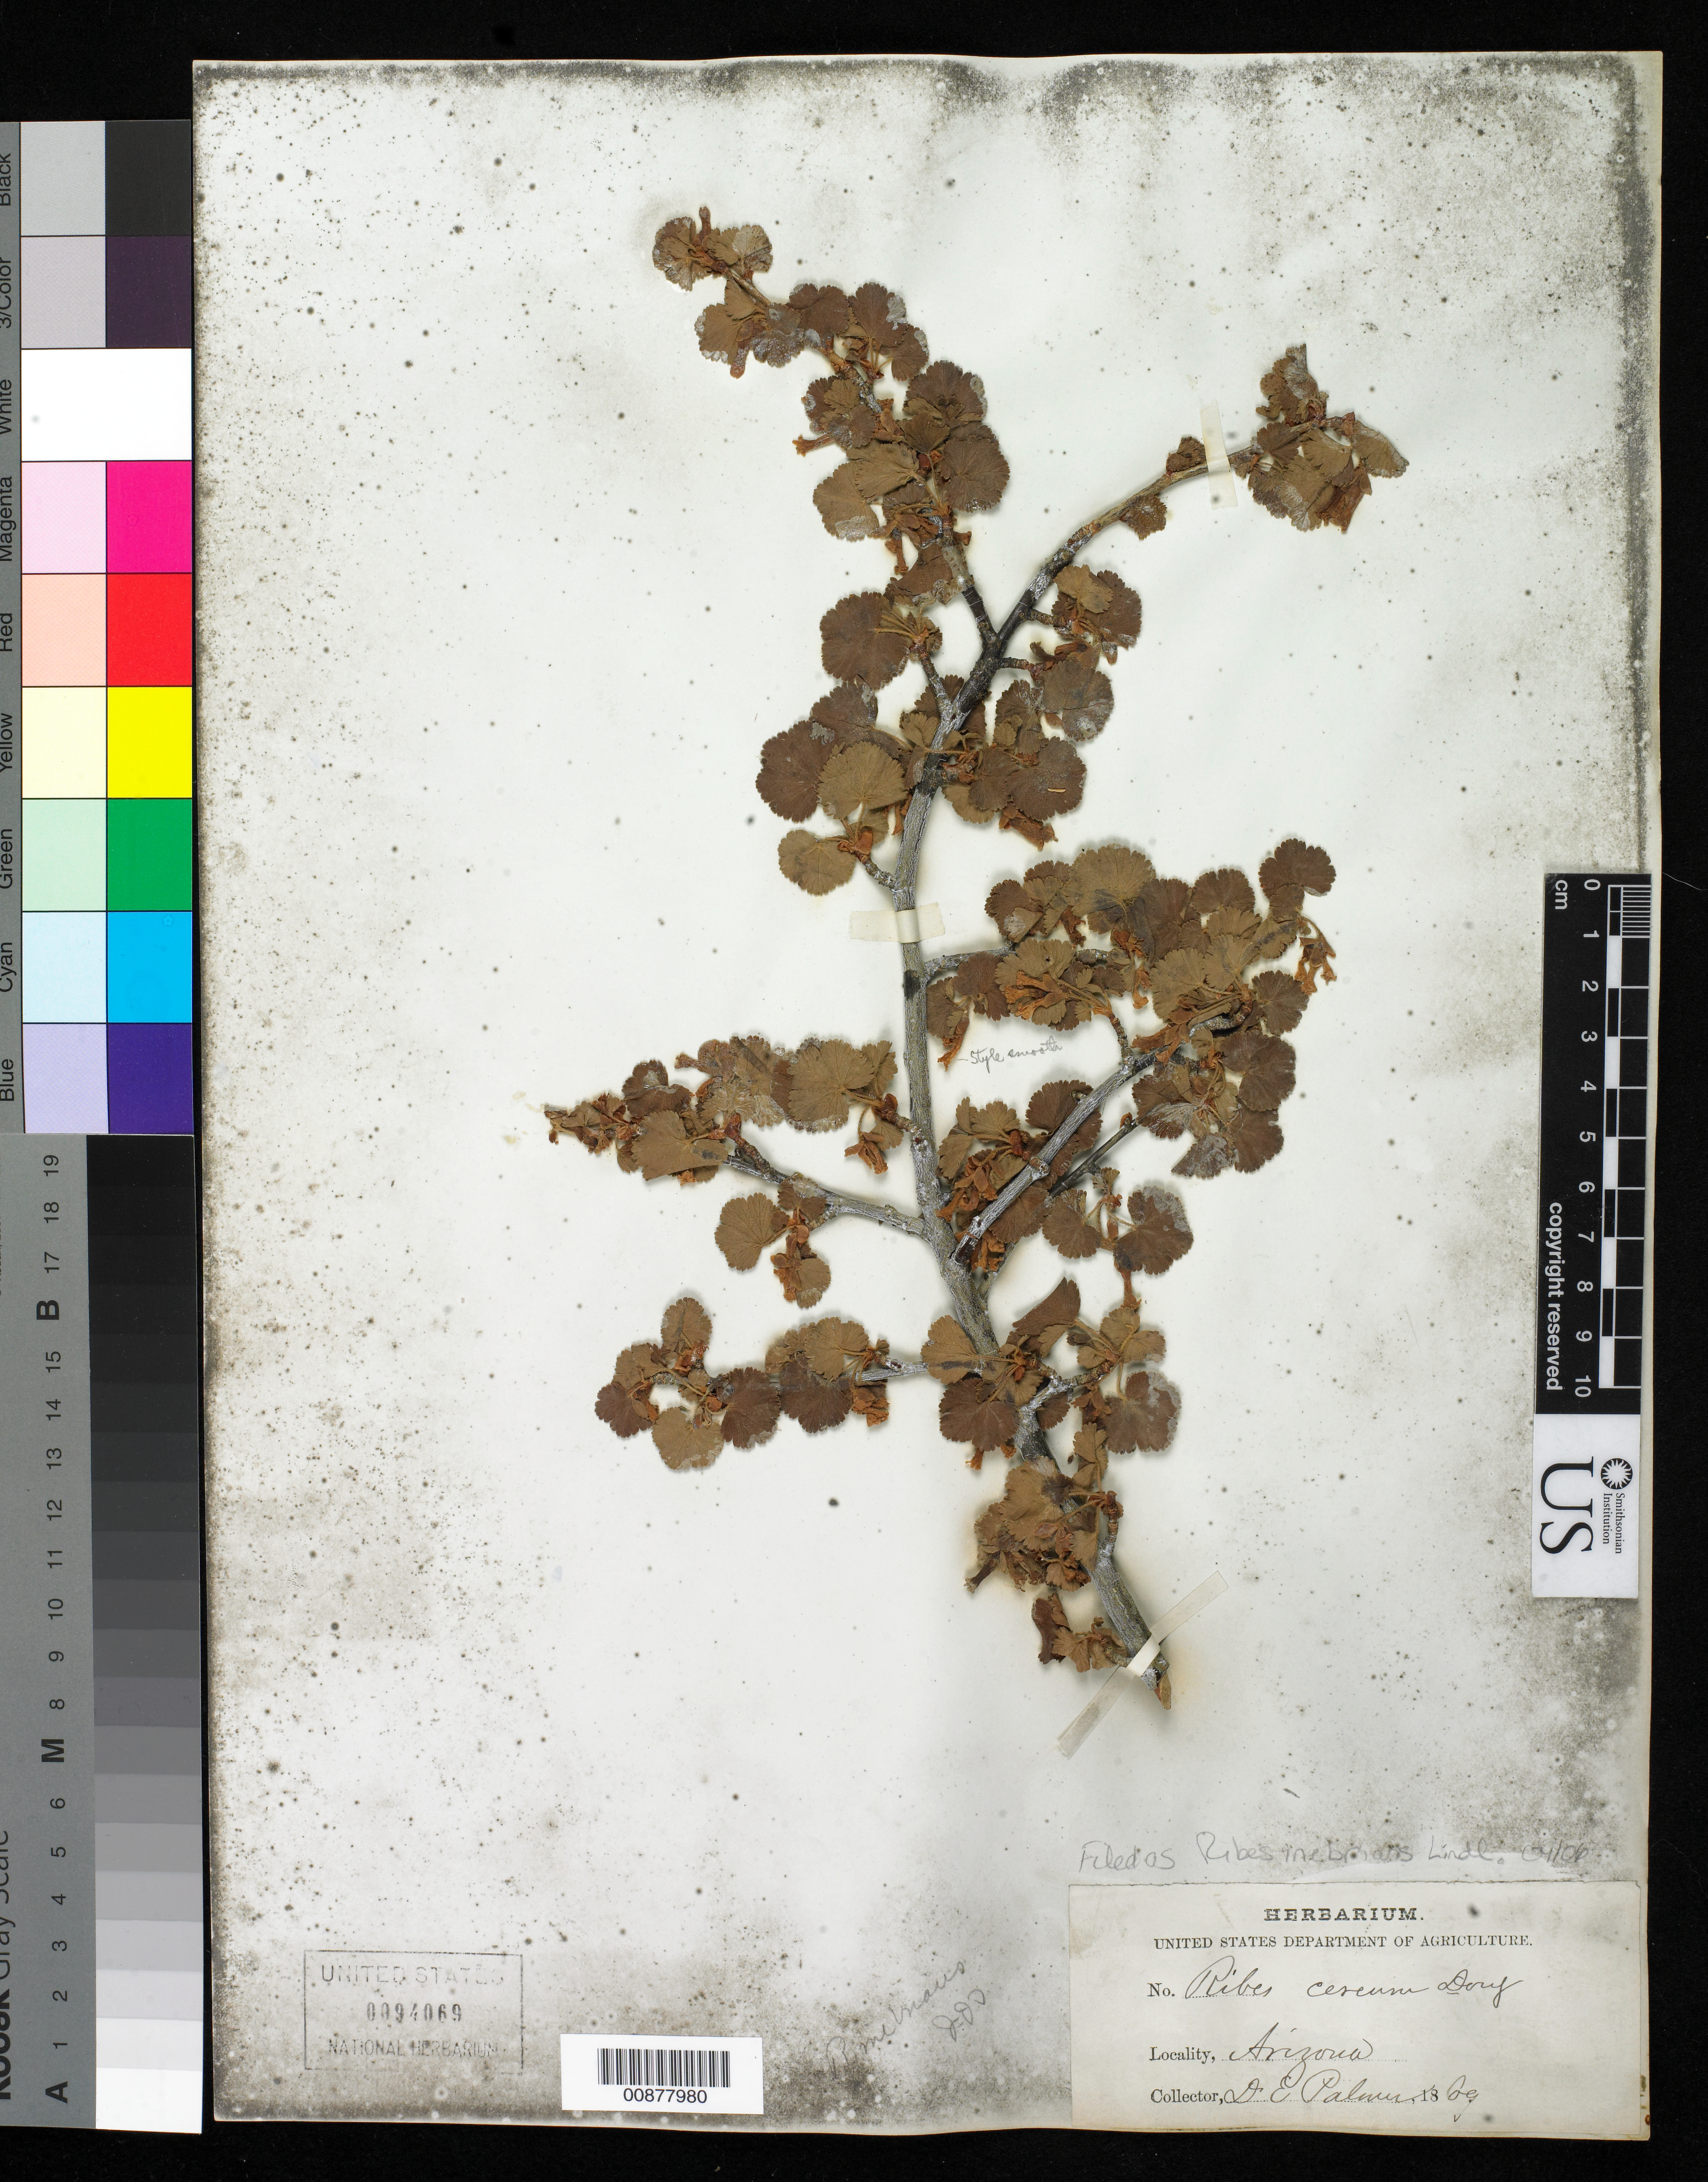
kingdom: Plantae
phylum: Tracheophyta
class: Magnoliopsida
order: Saxifragales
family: Grossulariaceae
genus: Ribes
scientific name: Ribes inebrians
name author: Lindl.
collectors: E. Palmer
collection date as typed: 1869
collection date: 1869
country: United States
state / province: Arizona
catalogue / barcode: US 94069